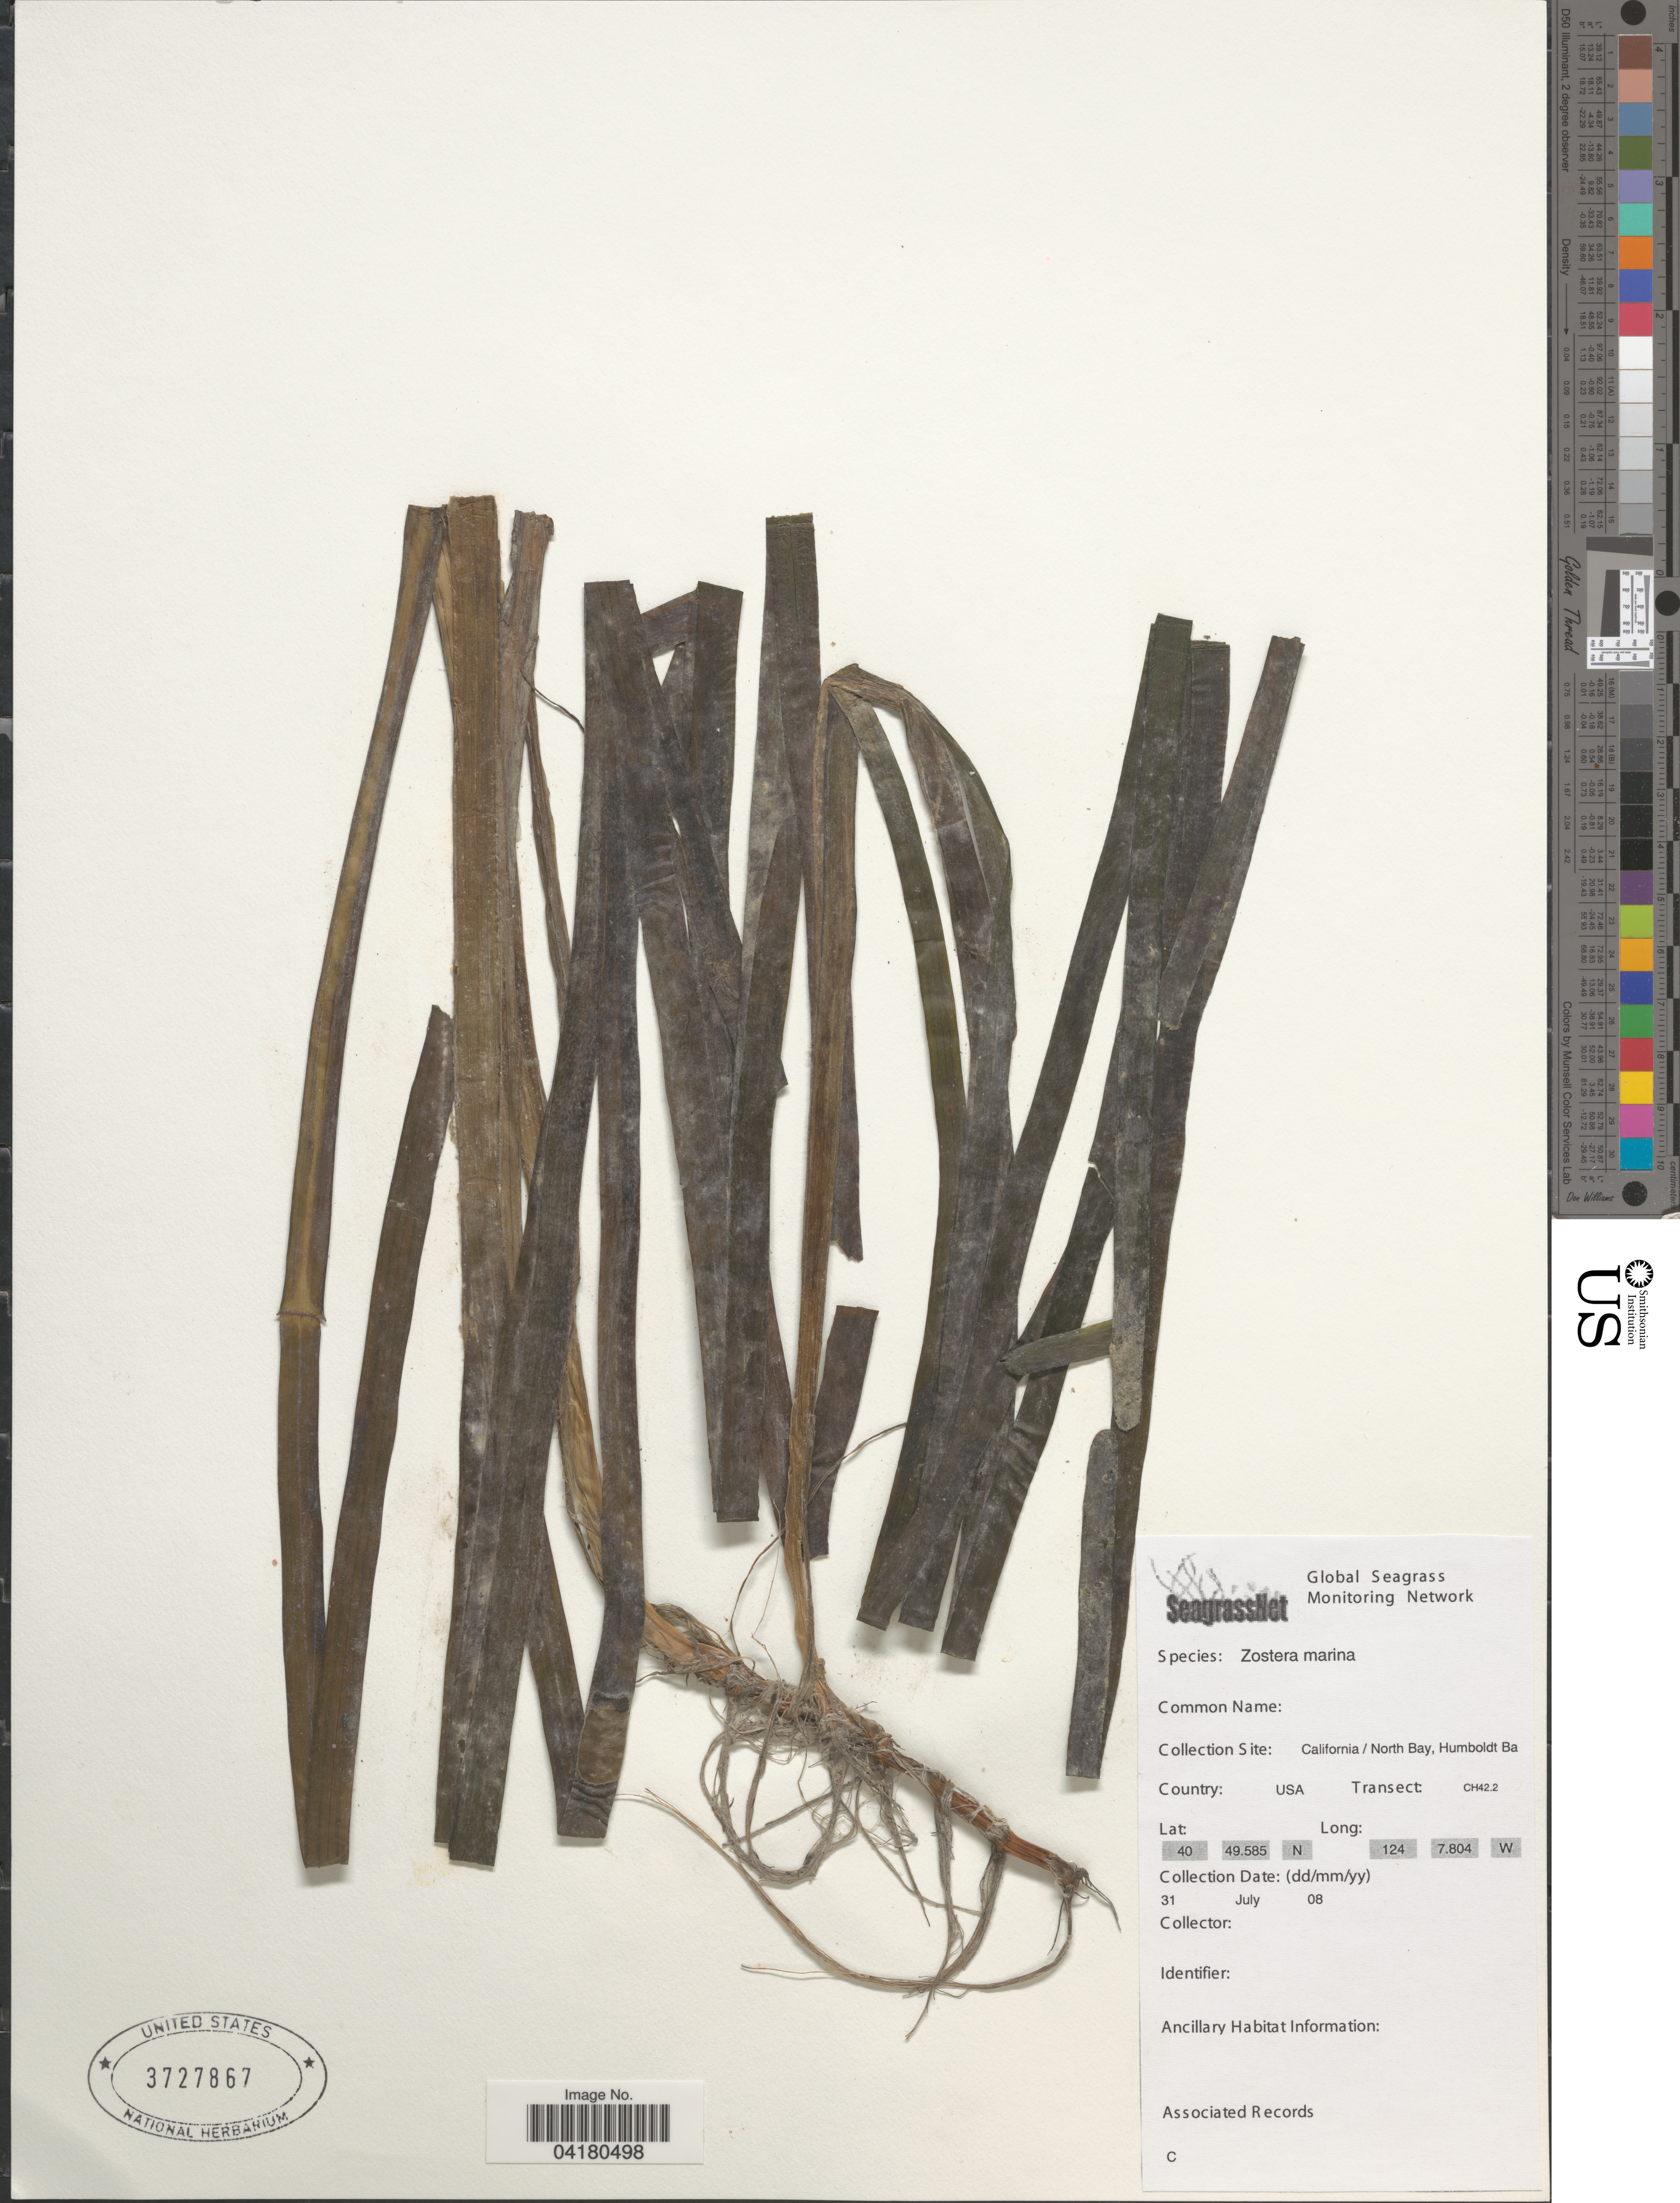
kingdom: Plantae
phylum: Tracheophyta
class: Liliopsida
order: Alismatales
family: Zosteraceae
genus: Zostera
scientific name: Zostera marina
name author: L.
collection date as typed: Transcribed d/m/y: 31/7/8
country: United States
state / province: California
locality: Collection Site: California / North Bay, Humboldt Ba. Transect: CH42.2.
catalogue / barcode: US 3727867